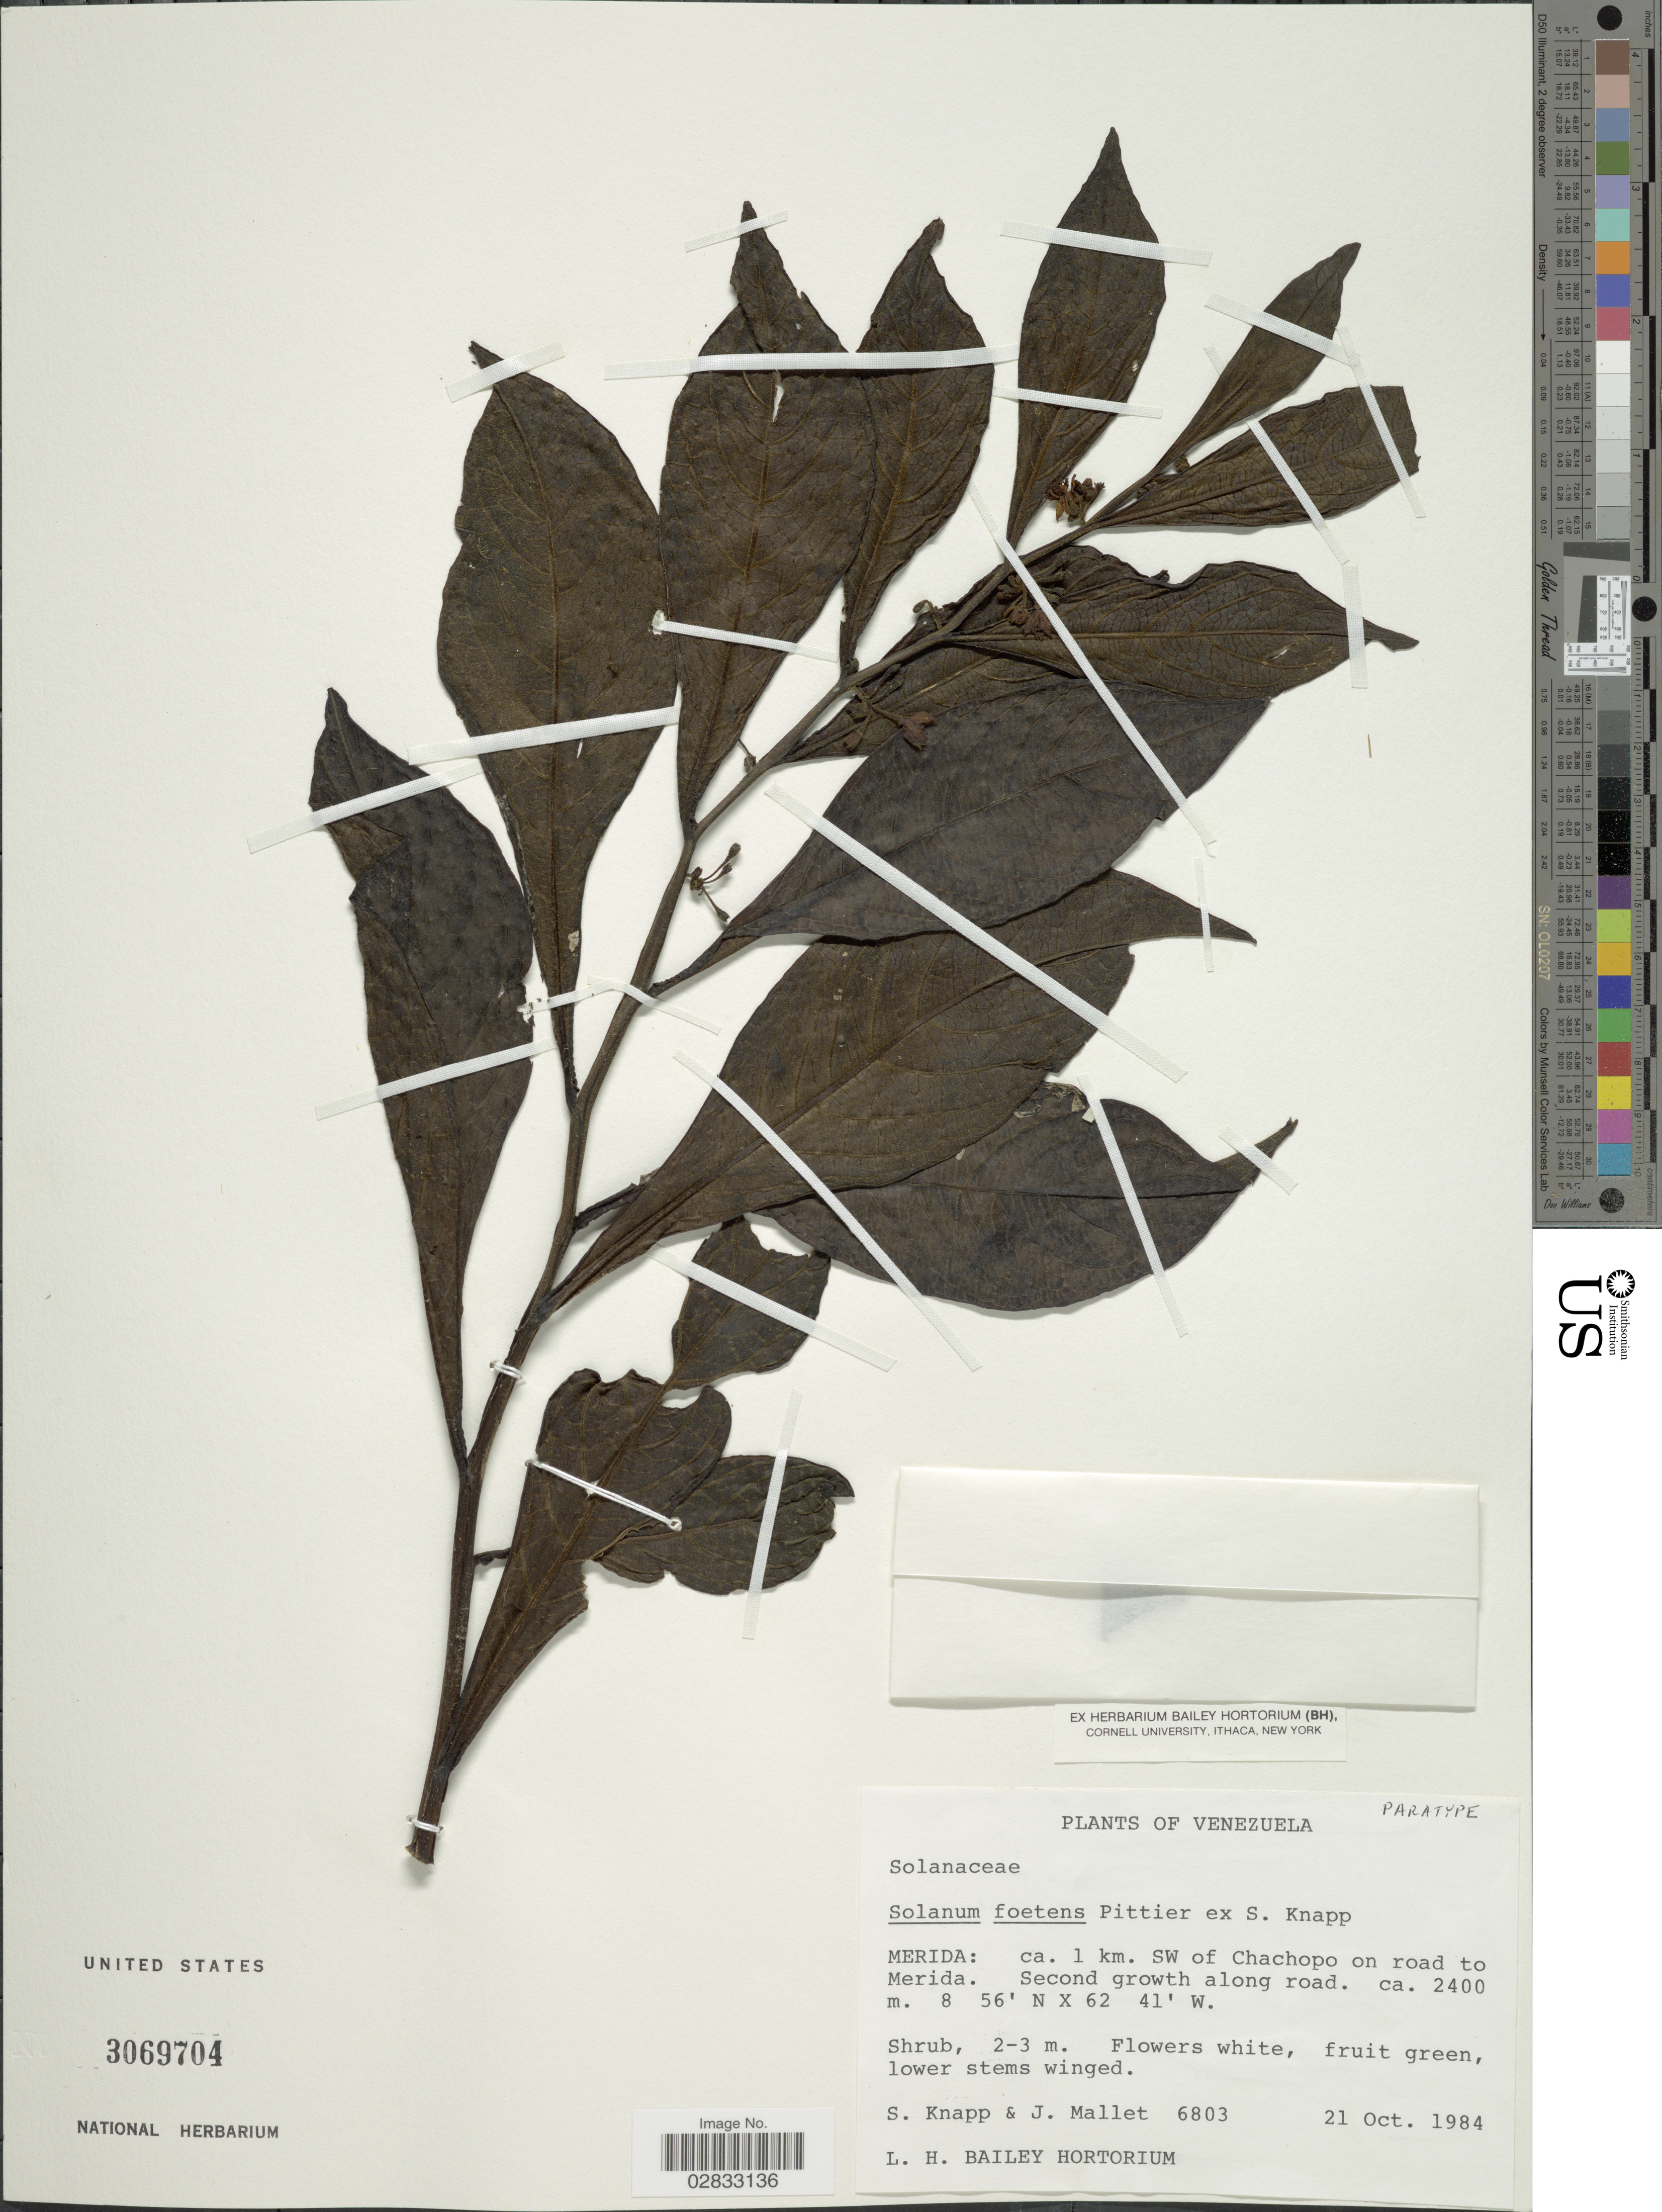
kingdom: Plantae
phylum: Tracheophyta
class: Magnoliopsida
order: Solanales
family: Solanaceae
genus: Solanum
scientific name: Solanum foetens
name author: Pittier ex S. Knapp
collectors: S. Knapp & J. Mallet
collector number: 6803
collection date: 1984-10-21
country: Venezuela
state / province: Mérida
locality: Ca. 1 km. SW of Chachopo on road to Merida.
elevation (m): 2400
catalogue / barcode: US 3069704